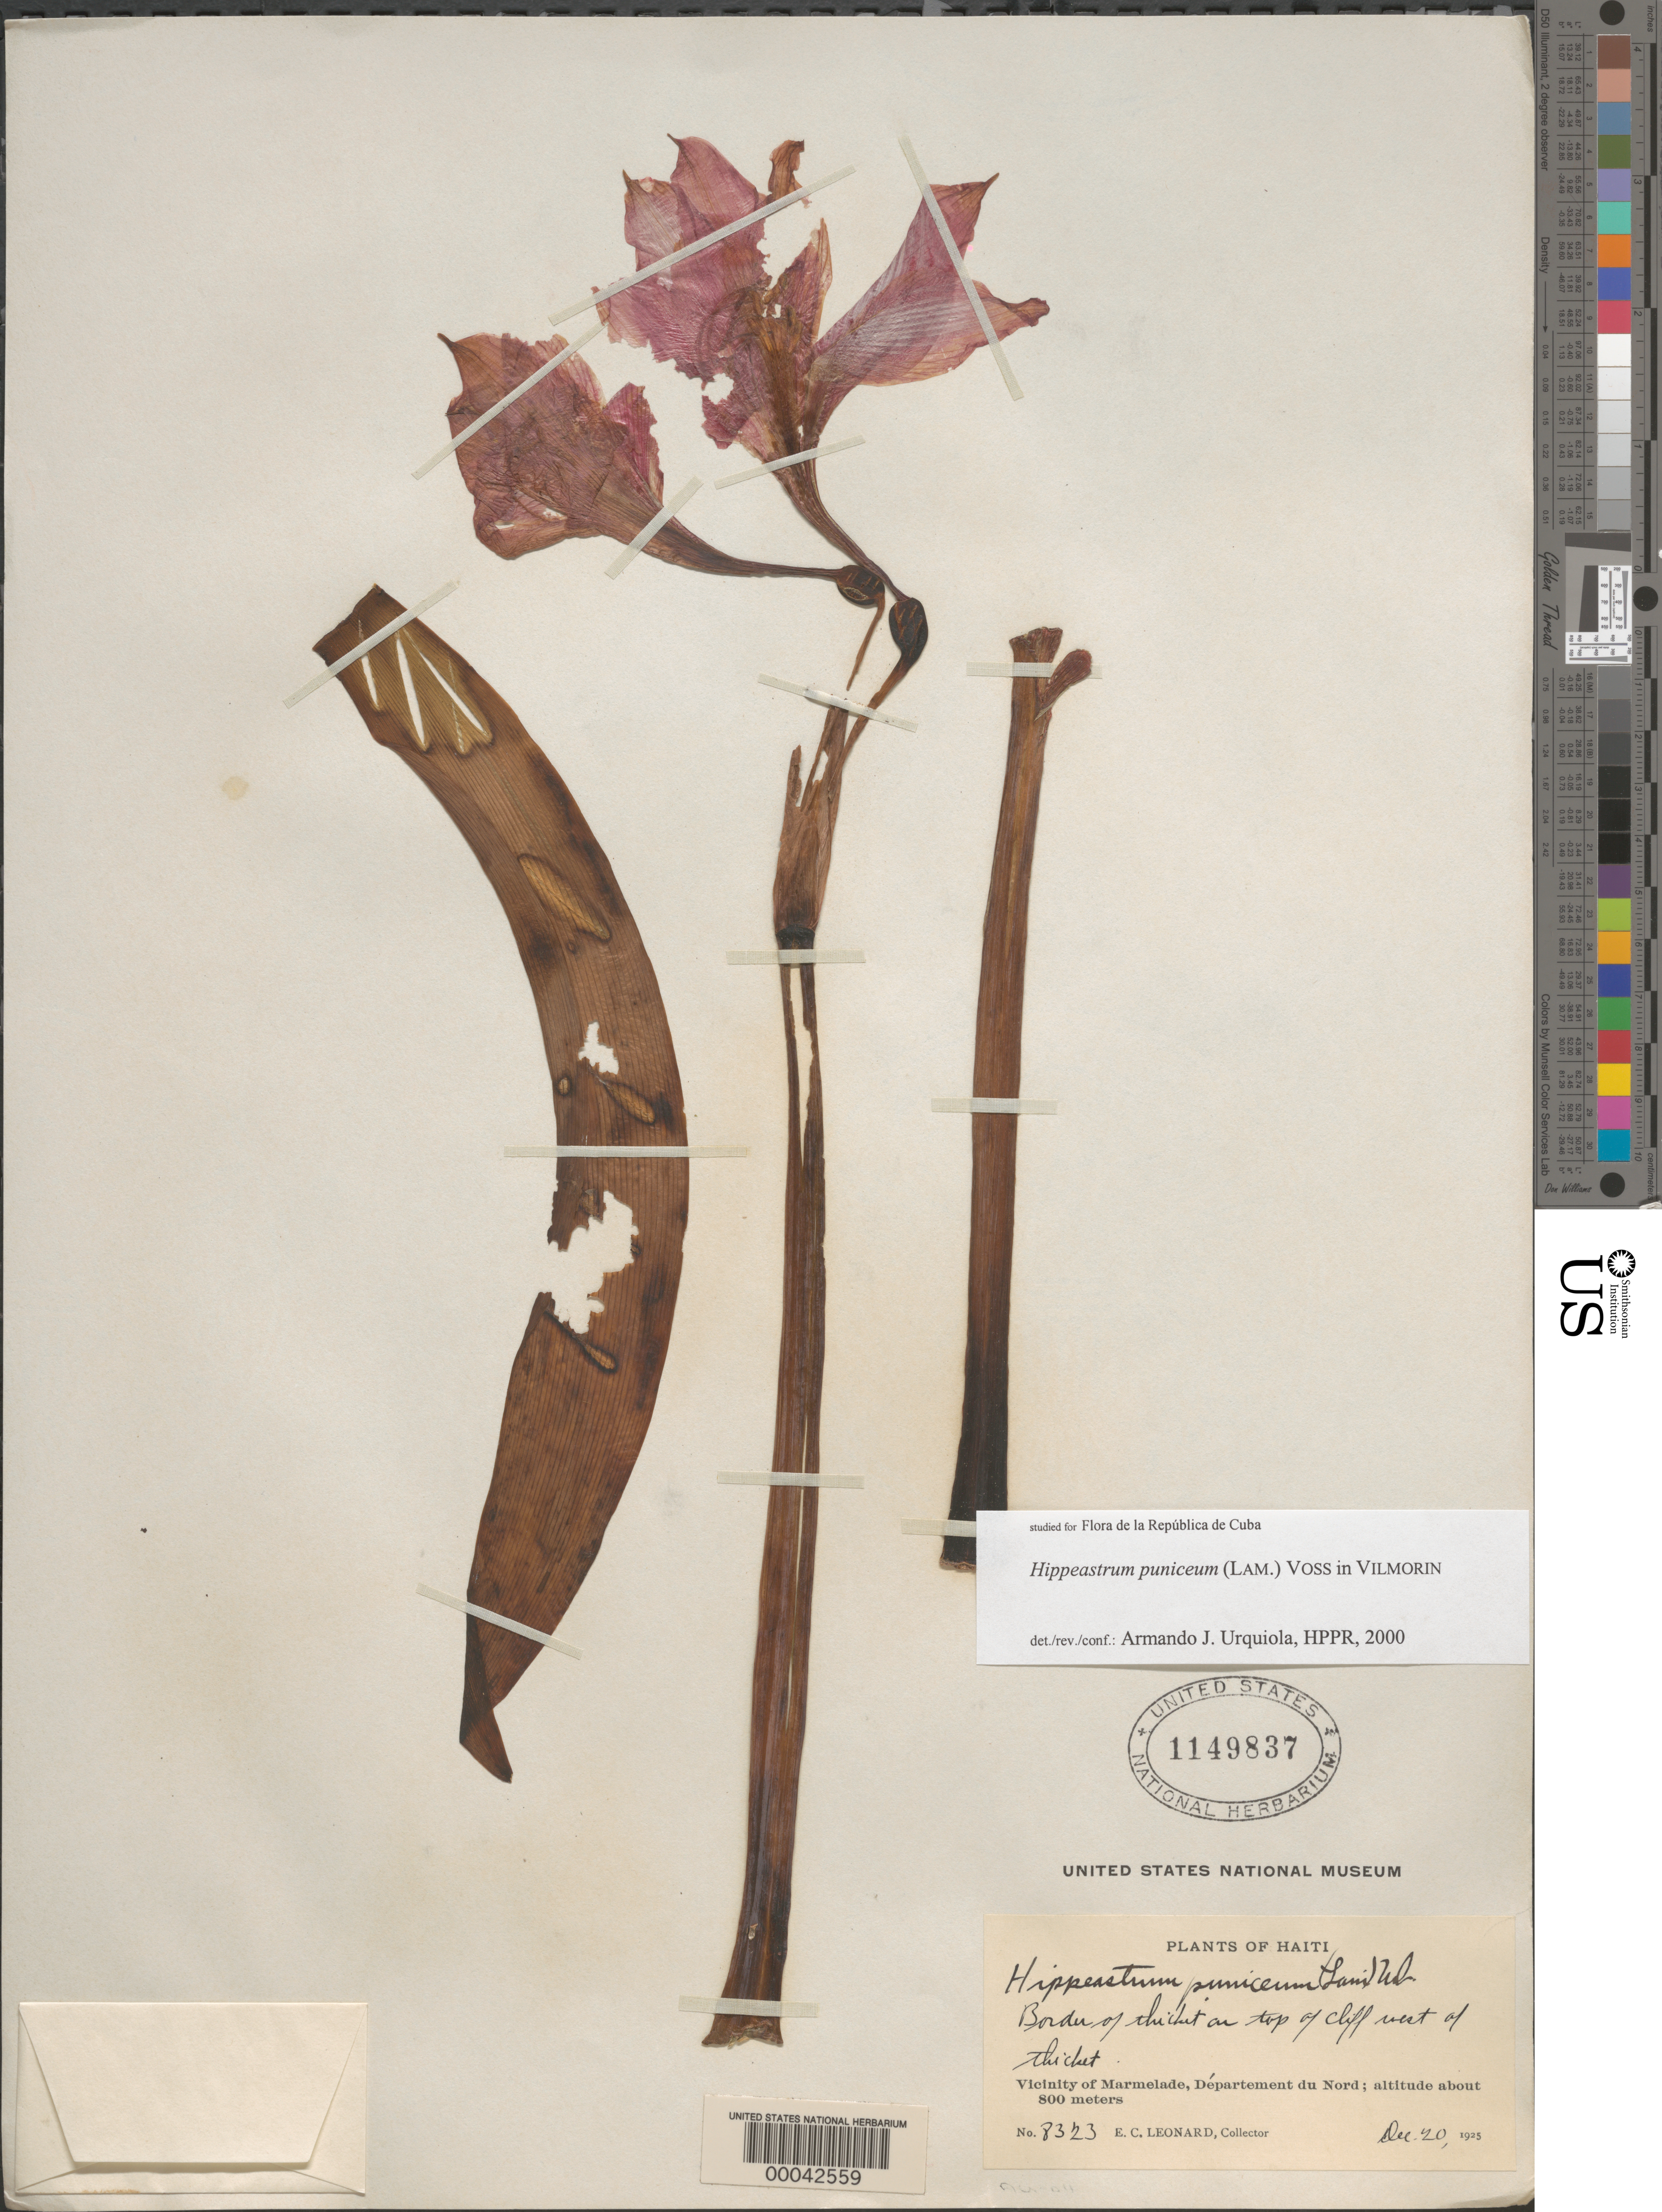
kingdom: Plantae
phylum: Tracheophyta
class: Liliopsida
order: Asparagales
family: Amaryllidaceae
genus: Hippeastrum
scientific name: Hippeastrum puniceum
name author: (Lam.) Voss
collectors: E. C. Leonard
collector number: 8323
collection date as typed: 20 Dec 1925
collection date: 1925-12-20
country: Haiti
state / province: Nord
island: Hispaniola Island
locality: Vicinity of marmelade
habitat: Border of thicket on top of cliff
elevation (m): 800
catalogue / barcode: US 1149837